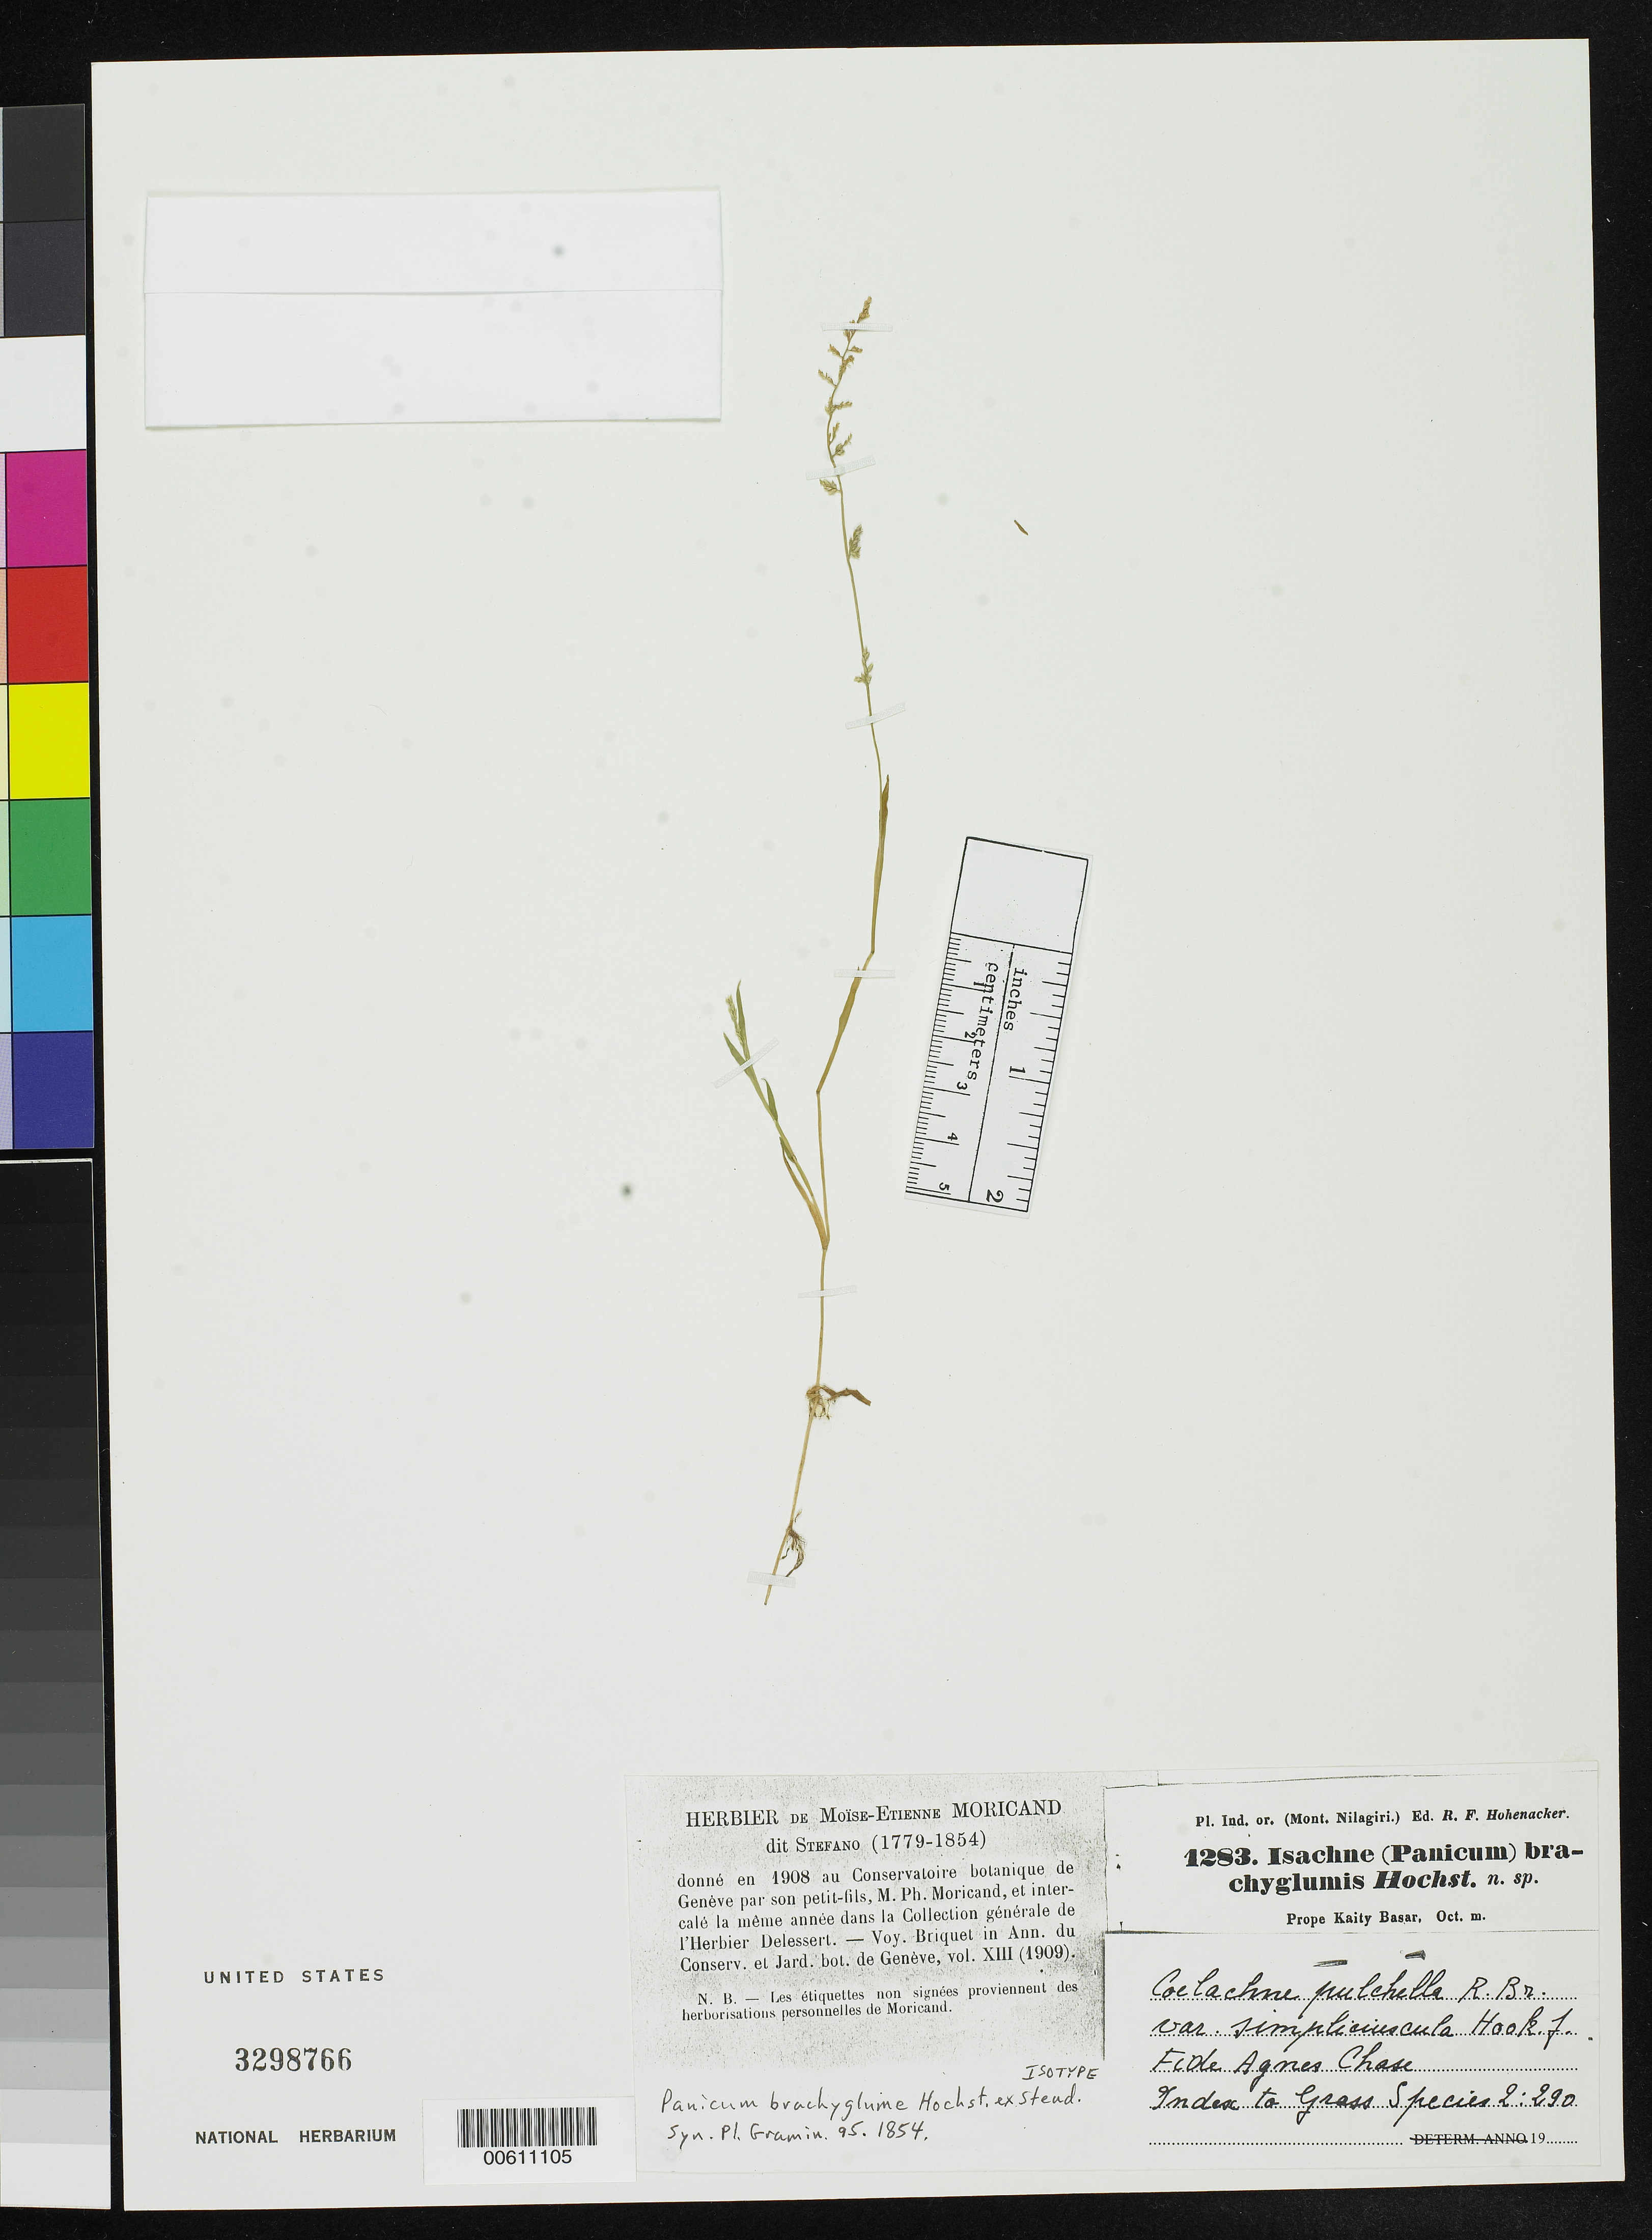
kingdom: Plantae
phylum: Tracheophyta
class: Liliopsida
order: Poales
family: Poaceae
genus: Panicum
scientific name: Panicum brachyglume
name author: Hochst. ex Steud.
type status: Isotype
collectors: R. F. Hohenacker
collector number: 1283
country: India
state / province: Orissa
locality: Monte Nilagiri. Prope Kaity Basar.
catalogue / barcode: US 3298766